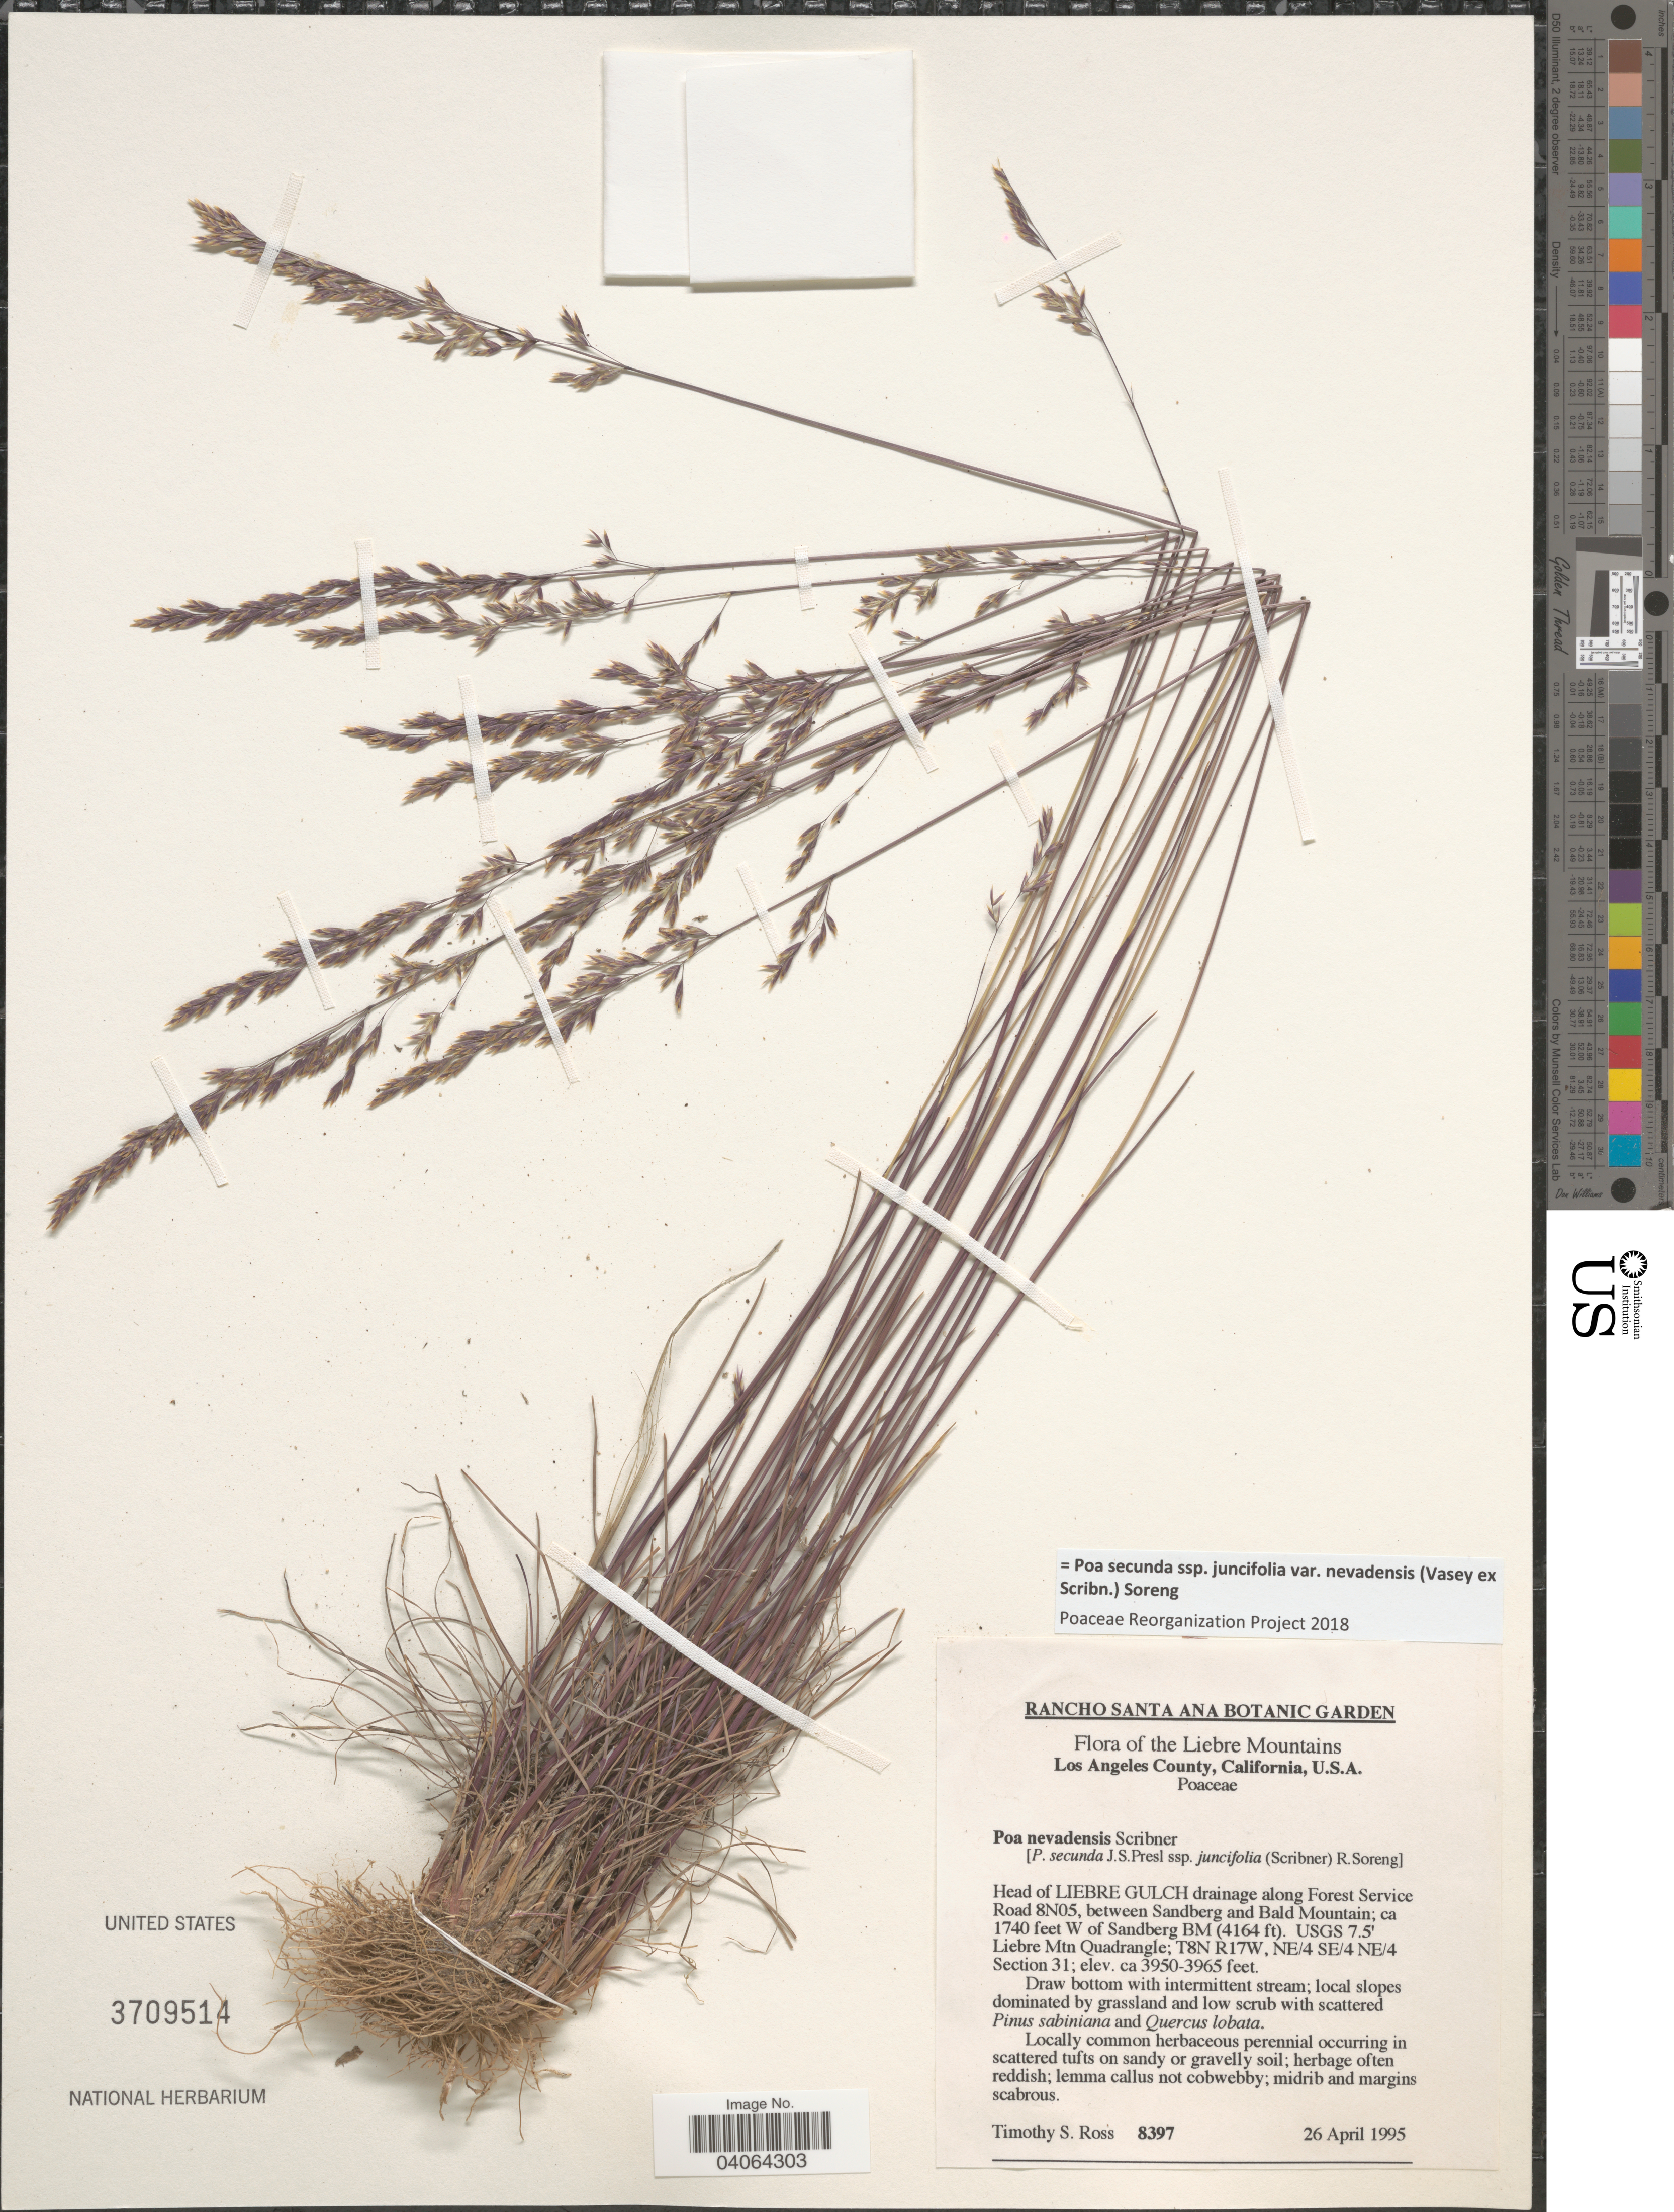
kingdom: Plantae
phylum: Tracheophyta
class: Liliopsida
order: Poales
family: Poaceae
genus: Poa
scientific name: Poa secunda subsp. juncifolia var. nevadensis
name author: (Vasey ex Scribn.) Soreng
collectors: T. Ross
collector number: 8397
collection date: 1995-04-26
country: United States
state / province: California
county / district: Los Angeles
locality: Liebre Mountains. Los Angeles County. Head of Liebre Gulch drainage along Forest Service Road 8N05, between Sandberg and Bald Mountain; ca 1740 feet W of Sandberg BM (4164 ft.) USGS 7.5' Liebre Mtn Quadrangle; T8N R17W, NE/4 SE/4 NE/4 Section 31.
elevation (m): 1204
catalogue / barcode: US 3709514